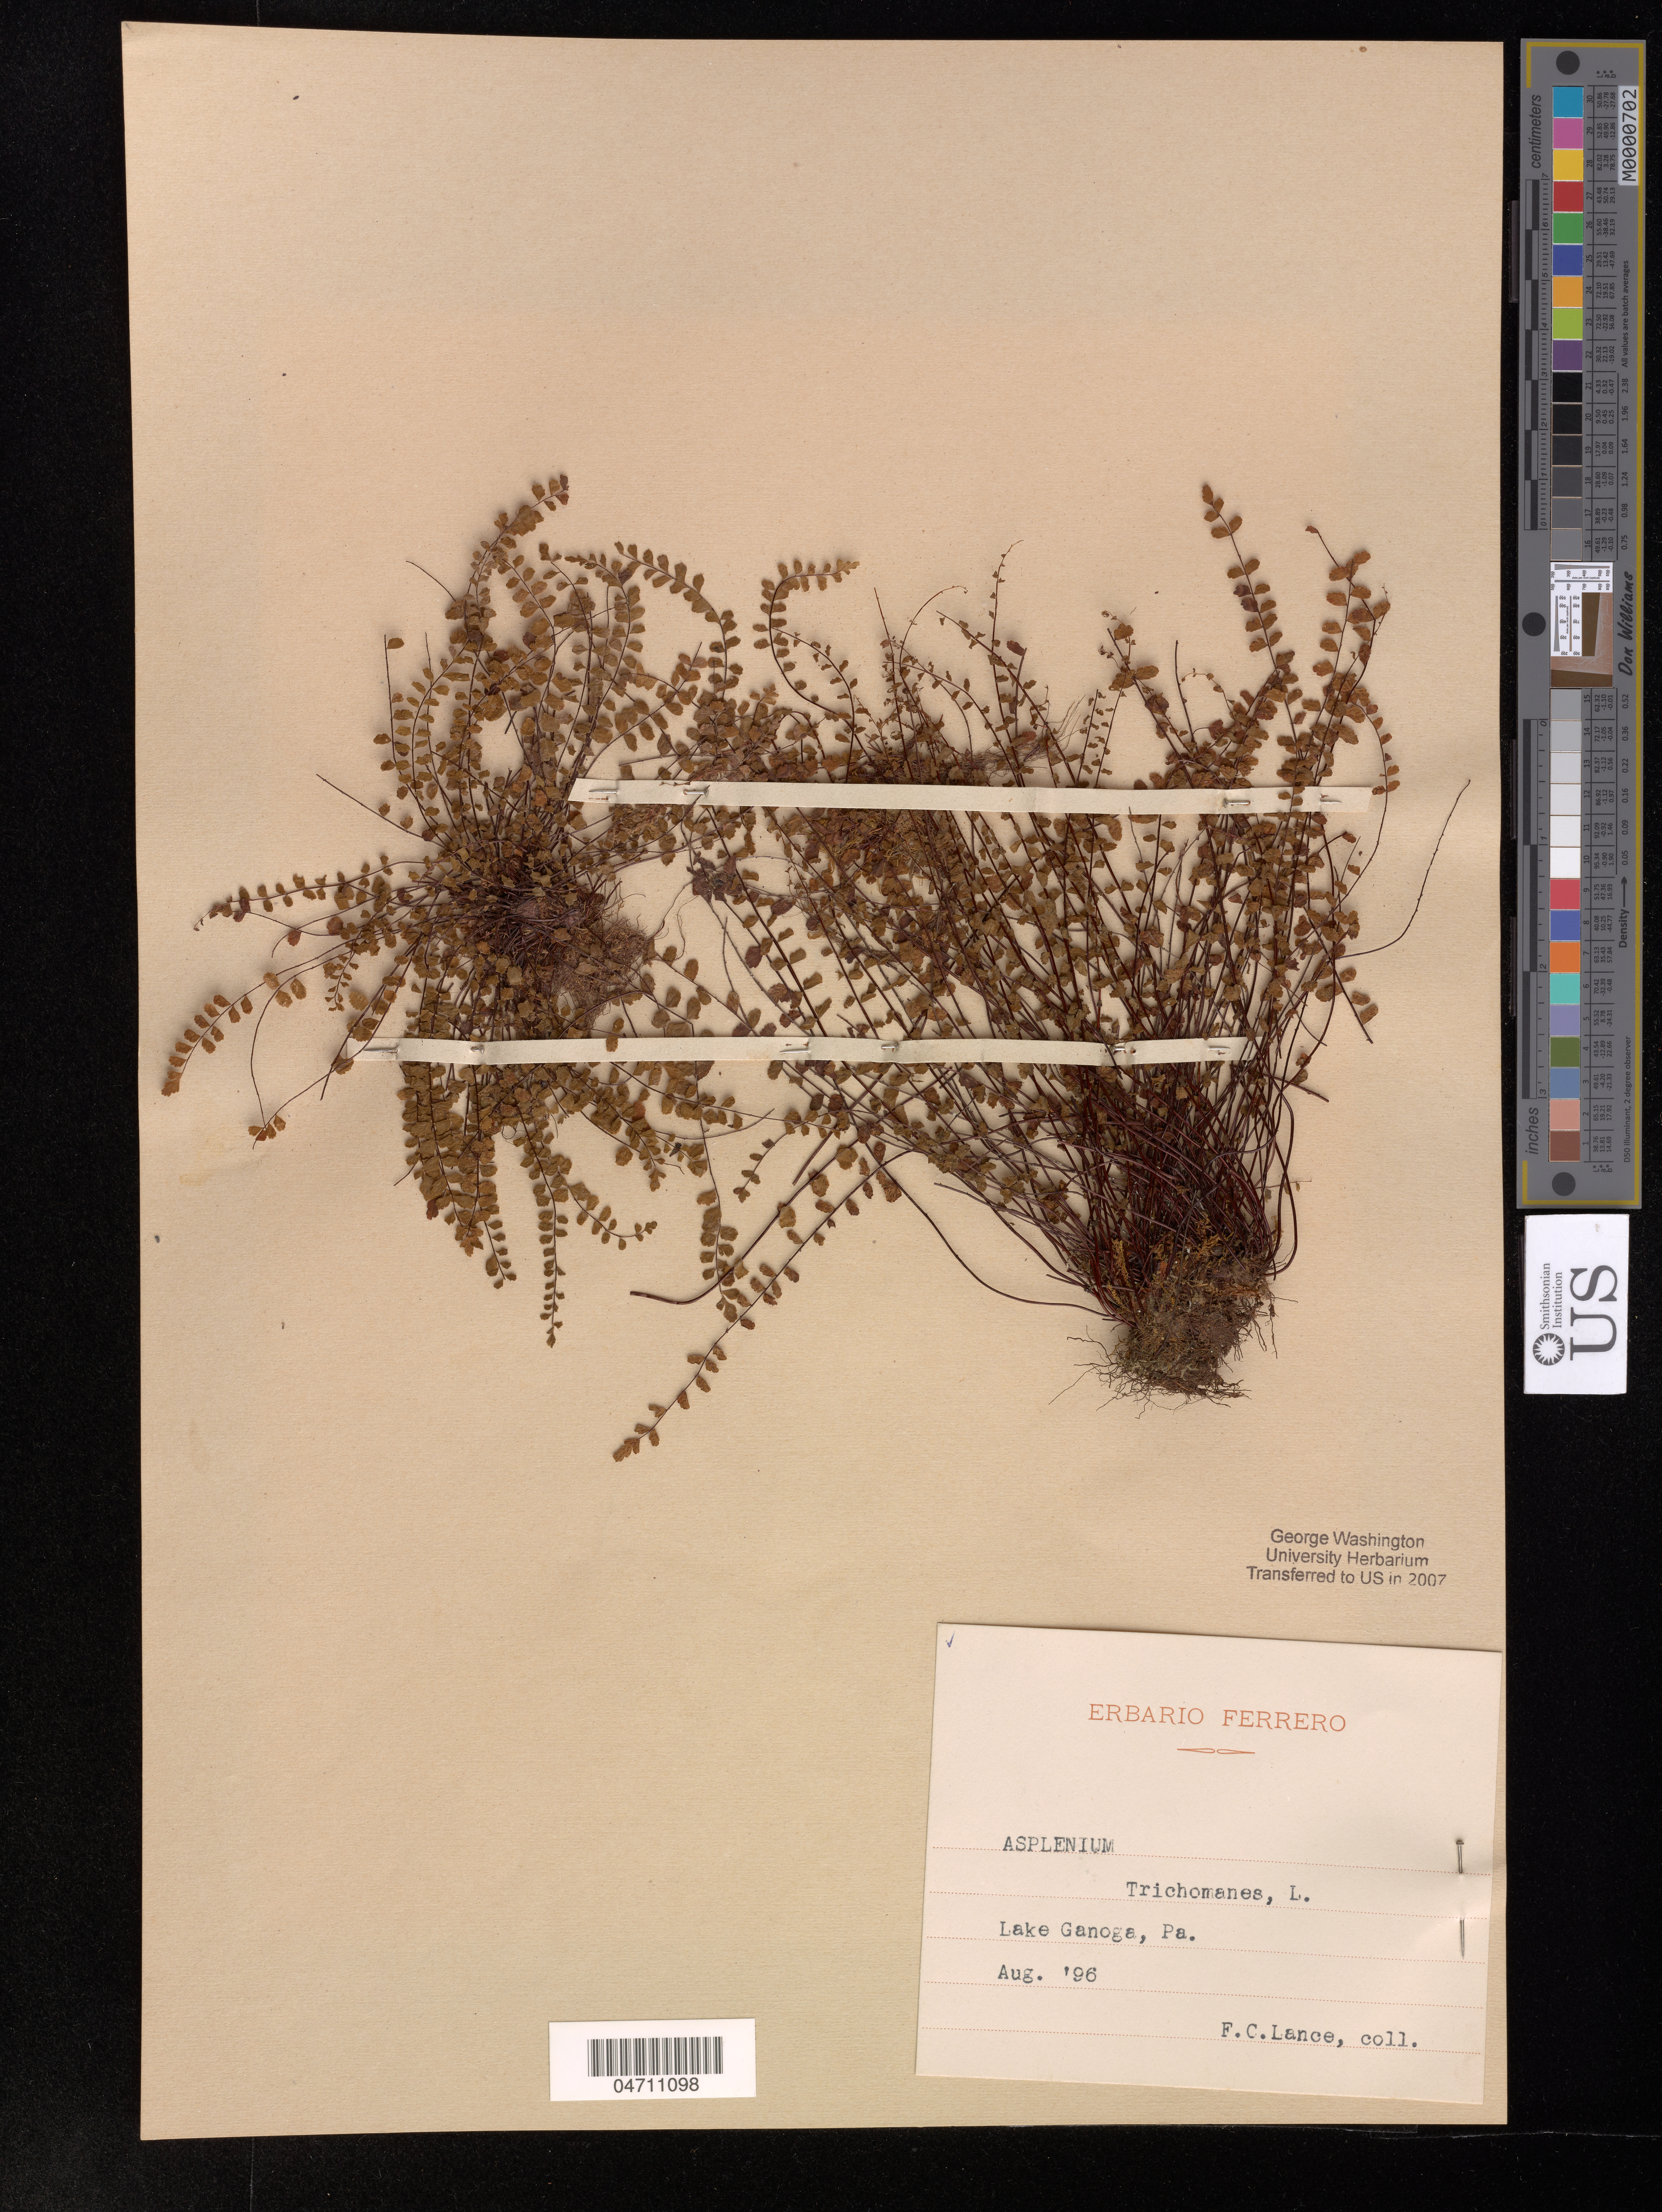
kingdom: Plantae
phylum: Tracheophyta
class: Polypodiopsida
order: Polypodiales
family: Aspleniaceae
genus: Asplenium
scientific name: Asplenium trichomanes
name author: L.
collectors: F. Lance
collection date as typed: Aug 96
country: United States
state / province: Pennsylvania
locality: Lake, Ganoga.